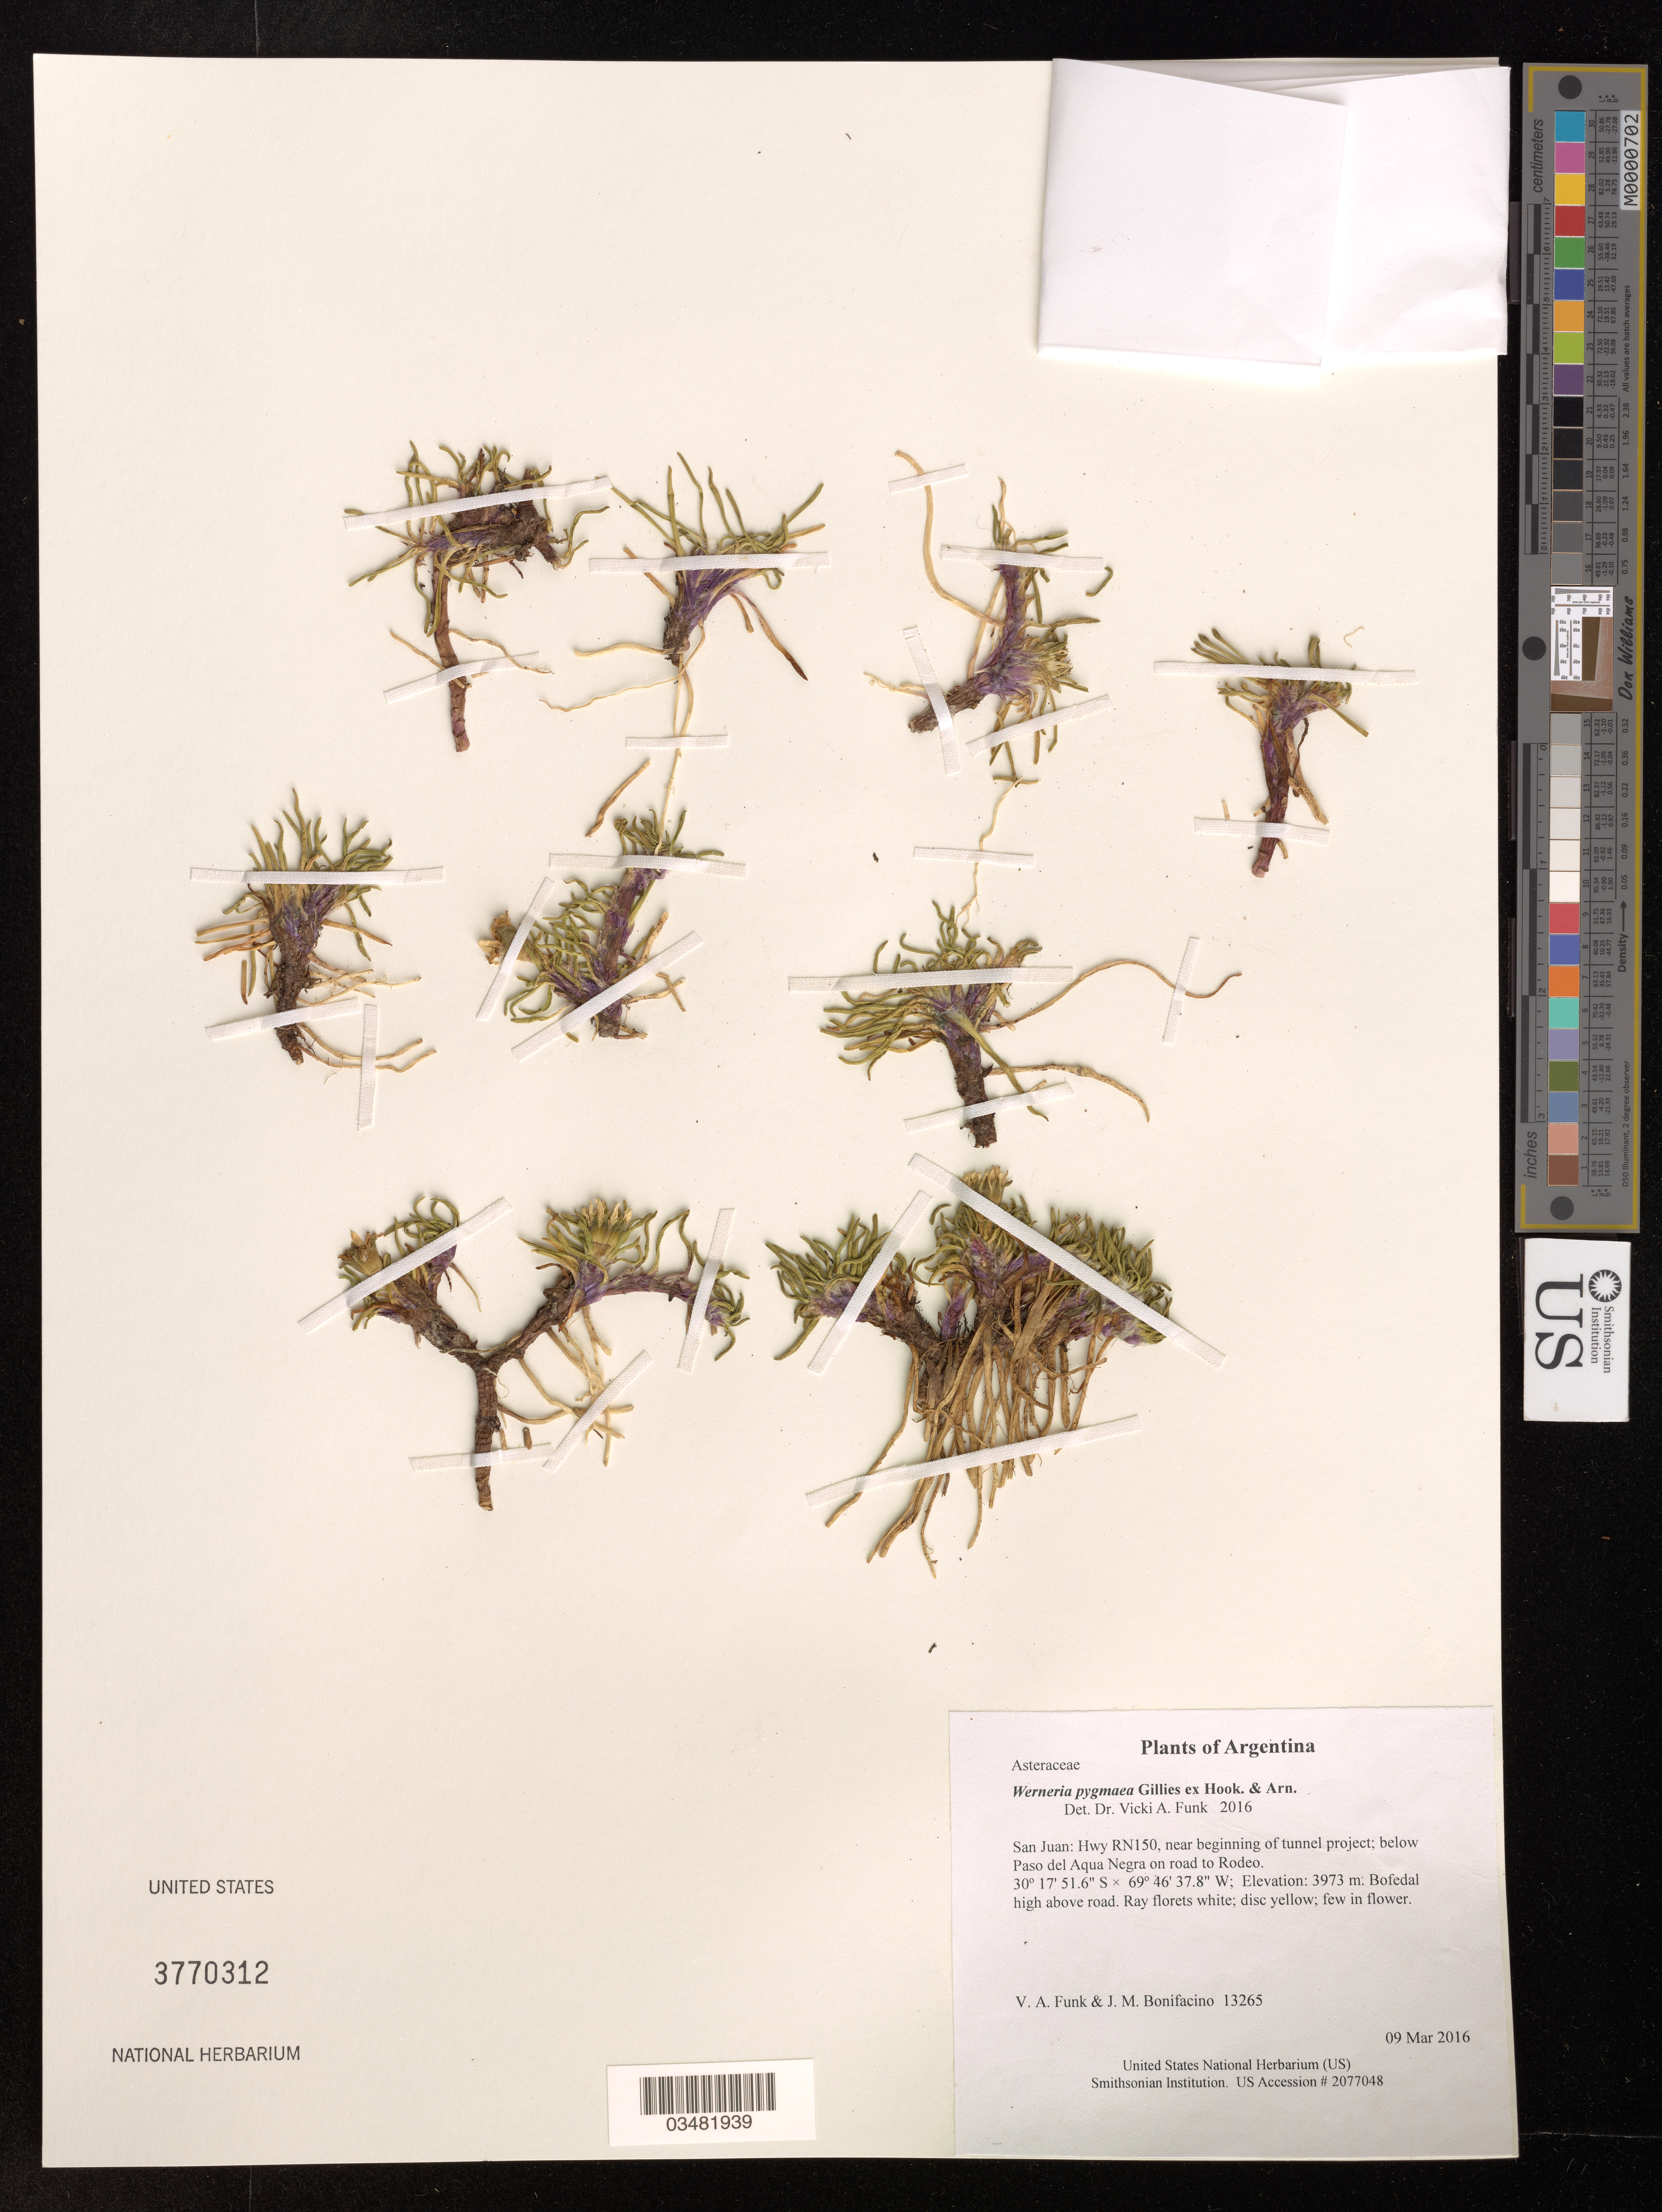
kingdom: Plantae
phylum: Tracheophyta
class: Magnoliopsida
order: Asterales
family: Asteraceae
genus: Werneria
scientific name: Werneria pygmaea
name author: Gillies ex Hook. & Arn.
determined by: Funk, Vicki A., (BOT), Smithsonian Institution - National Museum of Natural History (UNITED STATES)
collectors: V. Funk & M. Bonifacino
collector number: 13265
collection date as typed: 9 March 2016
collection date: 2016-03-09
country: Argentina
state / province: San Juan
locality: Hwy RN150, near beginning of tunnel project; below Paso del Aqua Negra on road to Rodeo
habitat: Bofedal high above road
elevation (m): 3973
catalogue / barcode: US 3770312